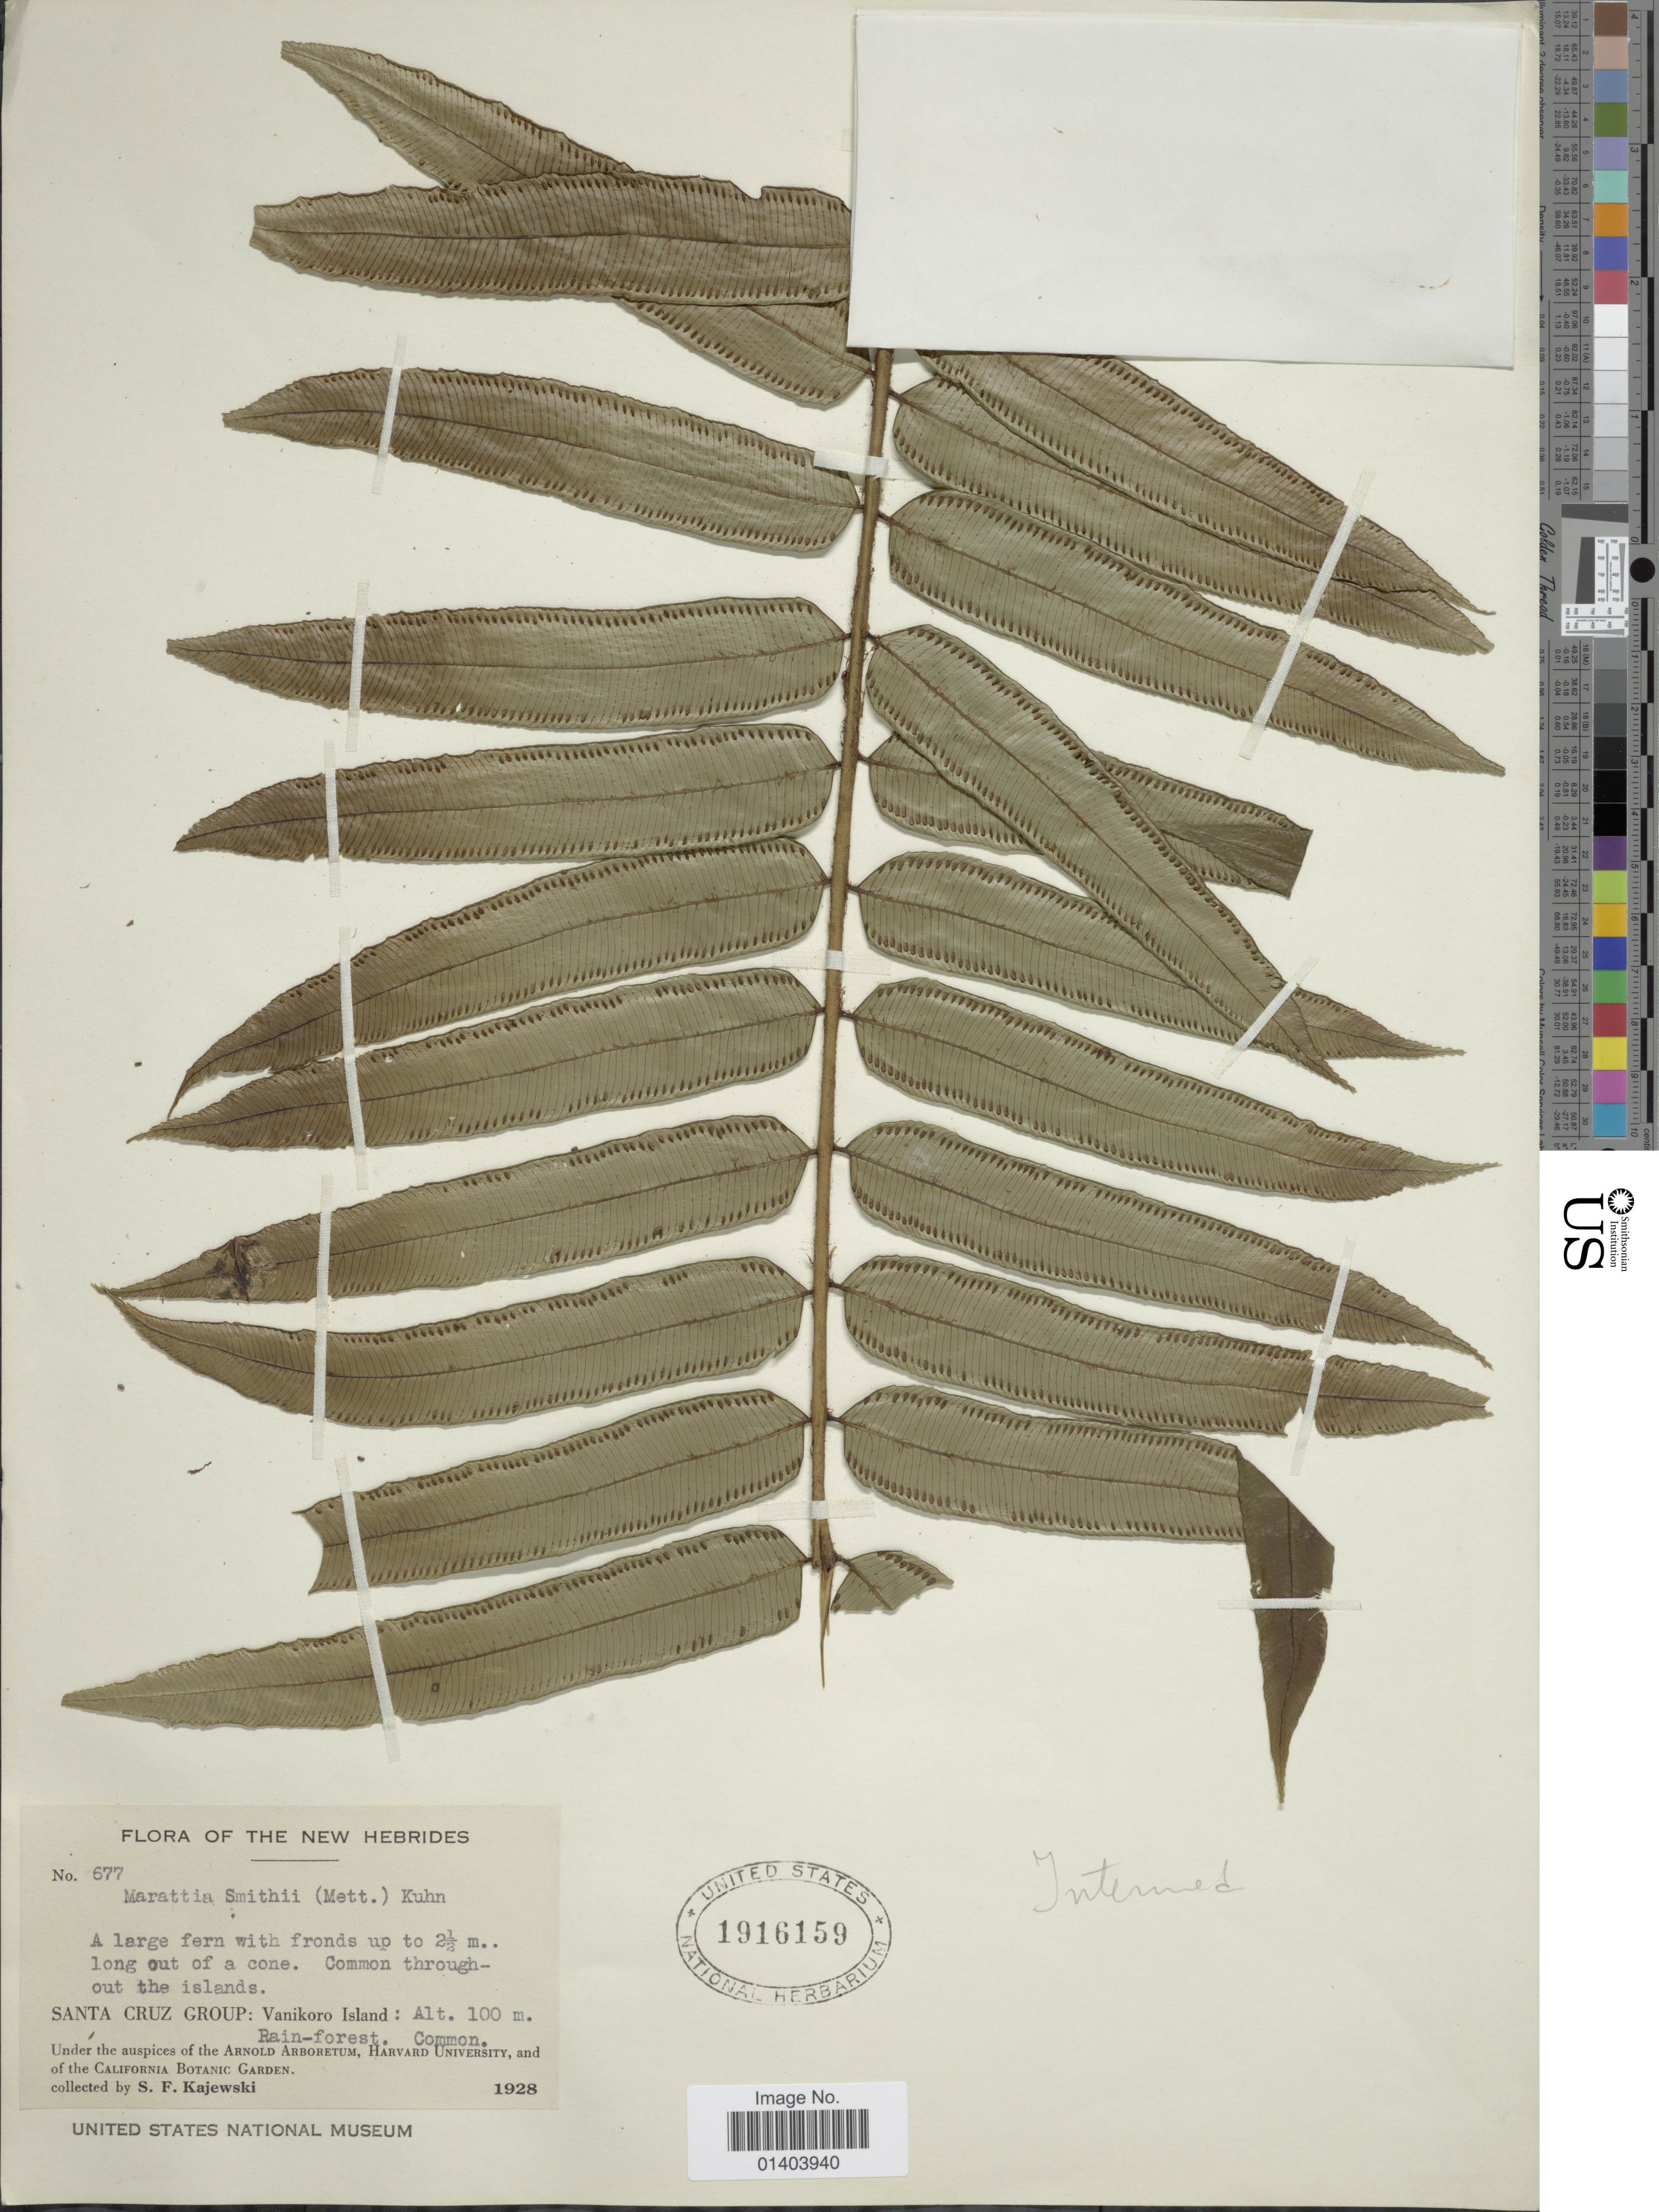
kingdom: Plantae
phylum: Tracheophyta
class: Polypodiopsida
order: Marattiales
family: Marattiaceae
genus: Ptisana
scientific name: Ptisana smithii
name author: (Mett. ex Kuhn) Murdock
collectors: S. Kajewski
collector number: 677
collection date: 1928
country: Vanuatu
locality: The New Hebrides, Santa Cruz Group: Vanikoro Island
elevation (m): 100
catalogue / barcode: US 1916159